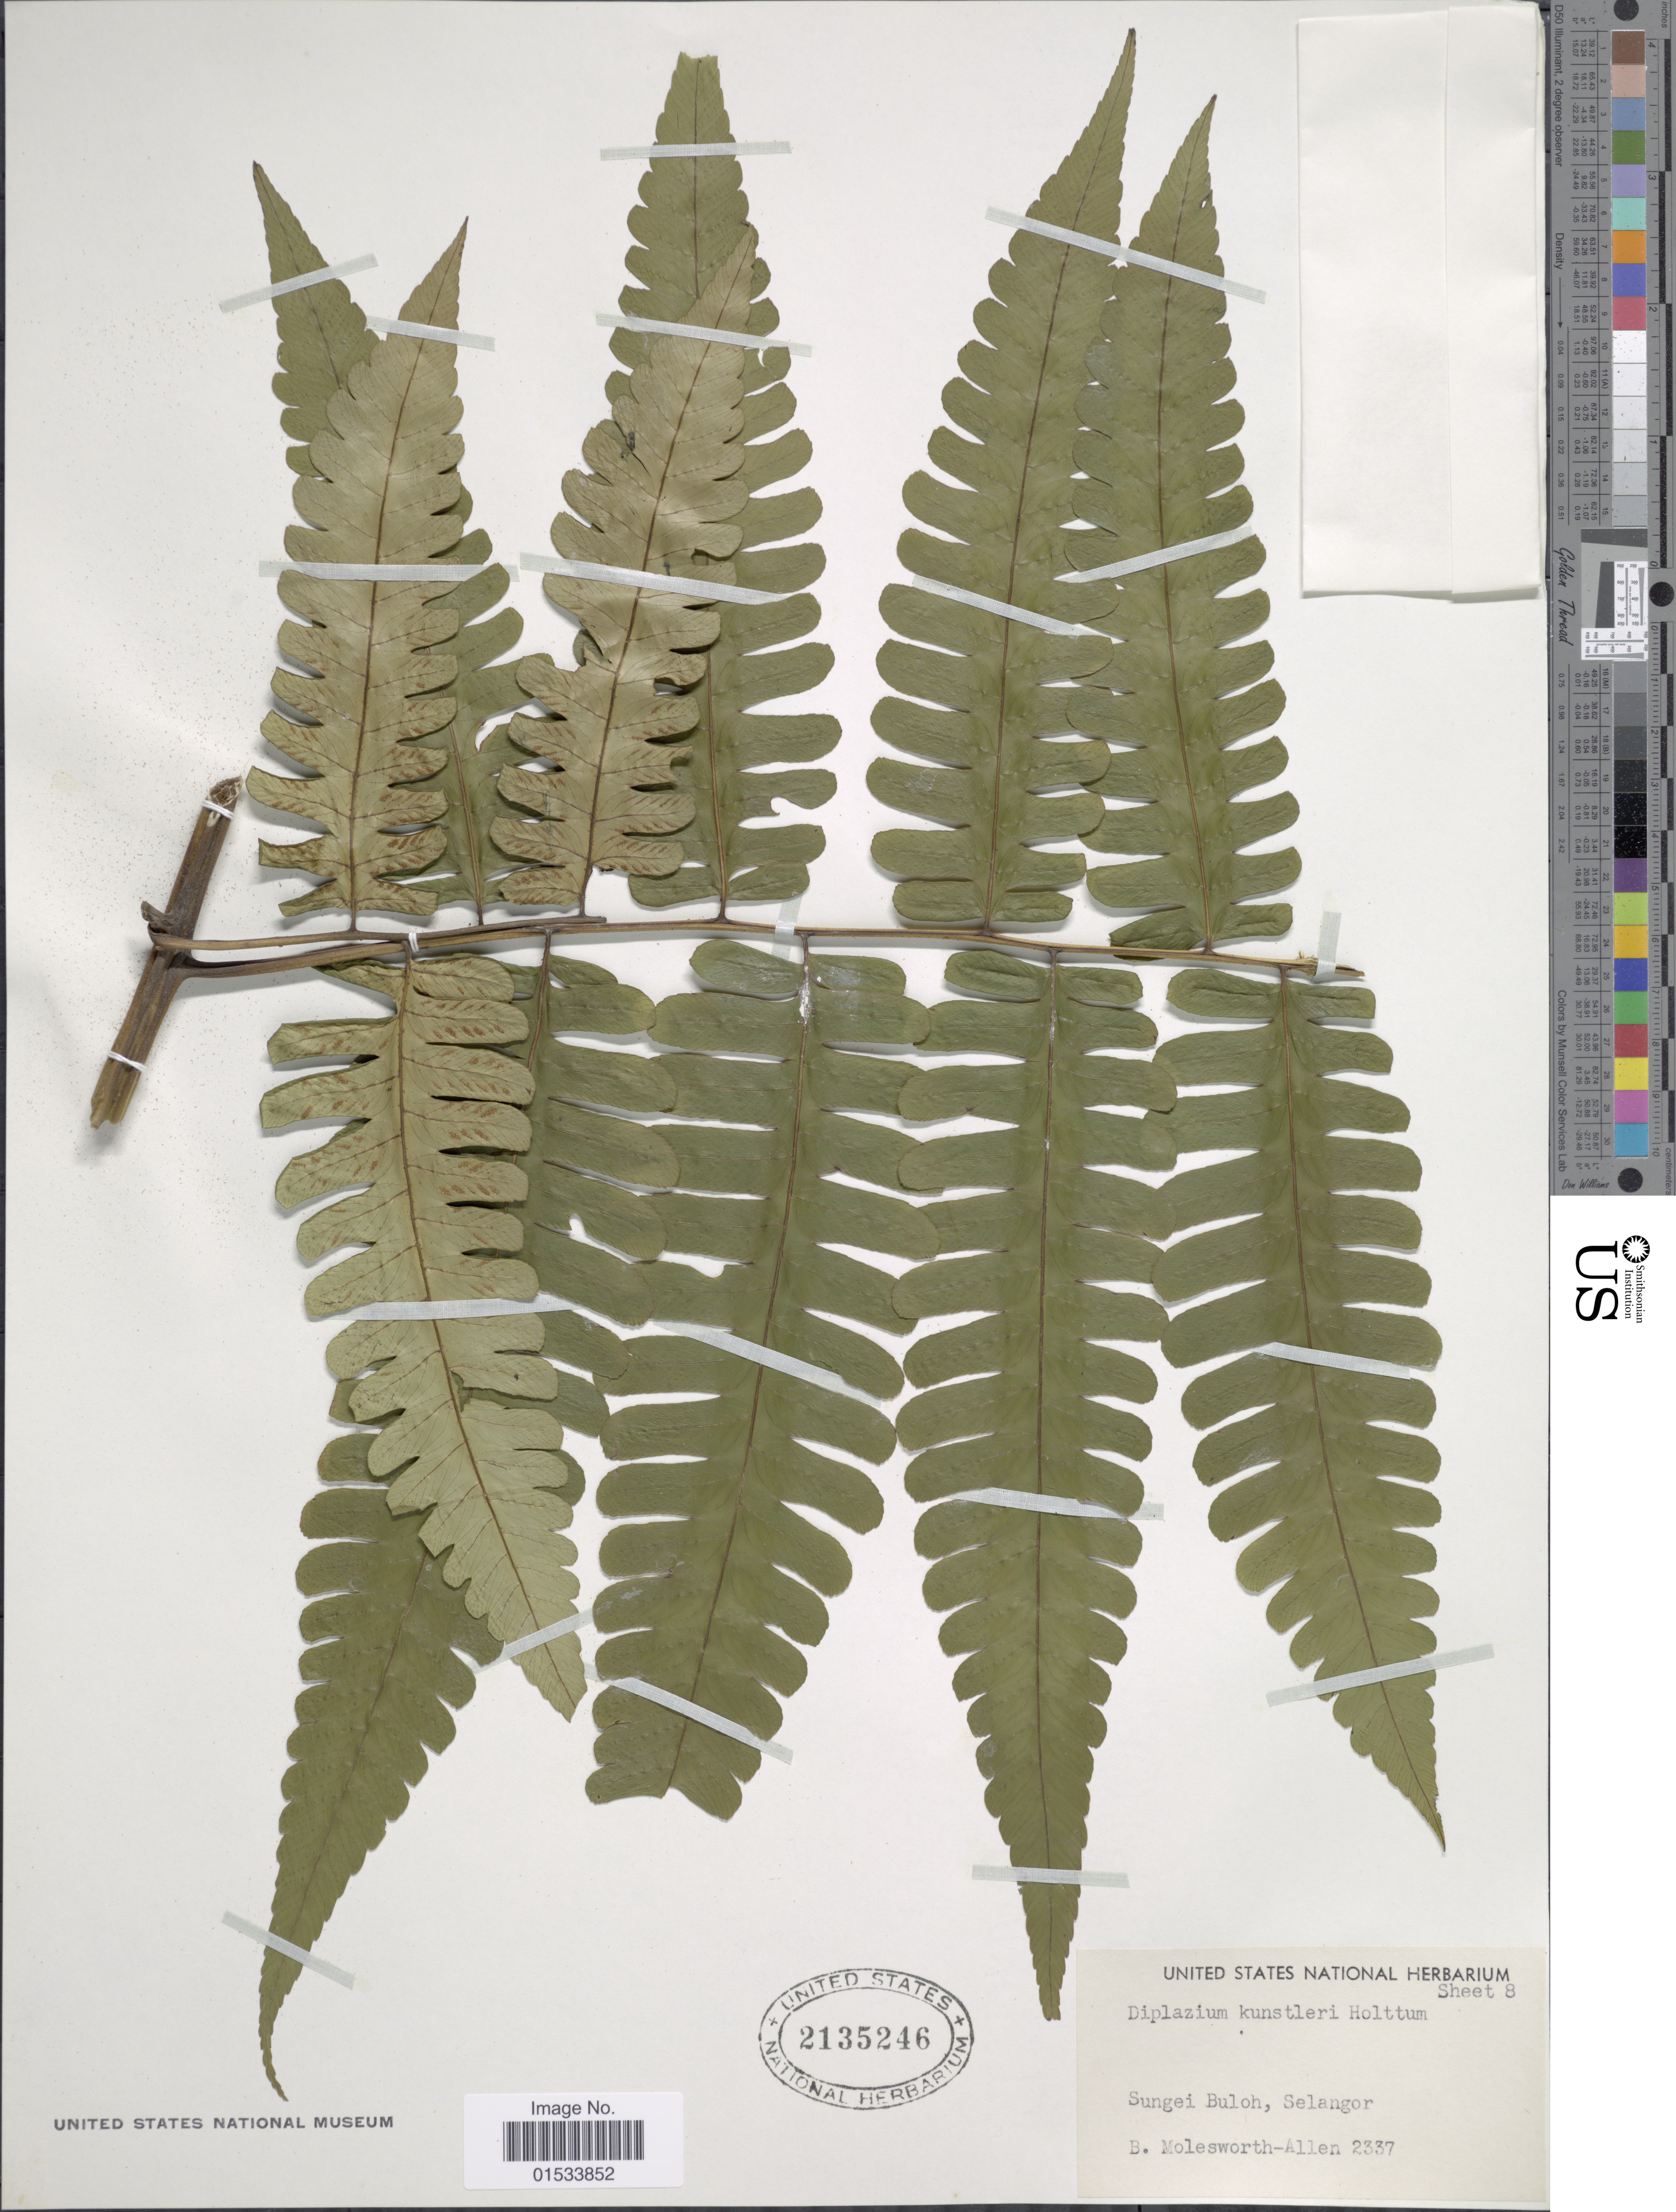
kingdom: Plantae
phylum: Tracheophyta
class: Polypodiopsida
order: Polypodiales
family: Athyriaceae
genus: Diplazium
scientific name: Diplazium kunstleri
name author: Holttum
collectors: B. E. G. Molesworth-Allen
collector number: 2337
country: Malaysia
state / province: Selangor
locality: Sungei Buloh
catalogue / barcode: US 2135246